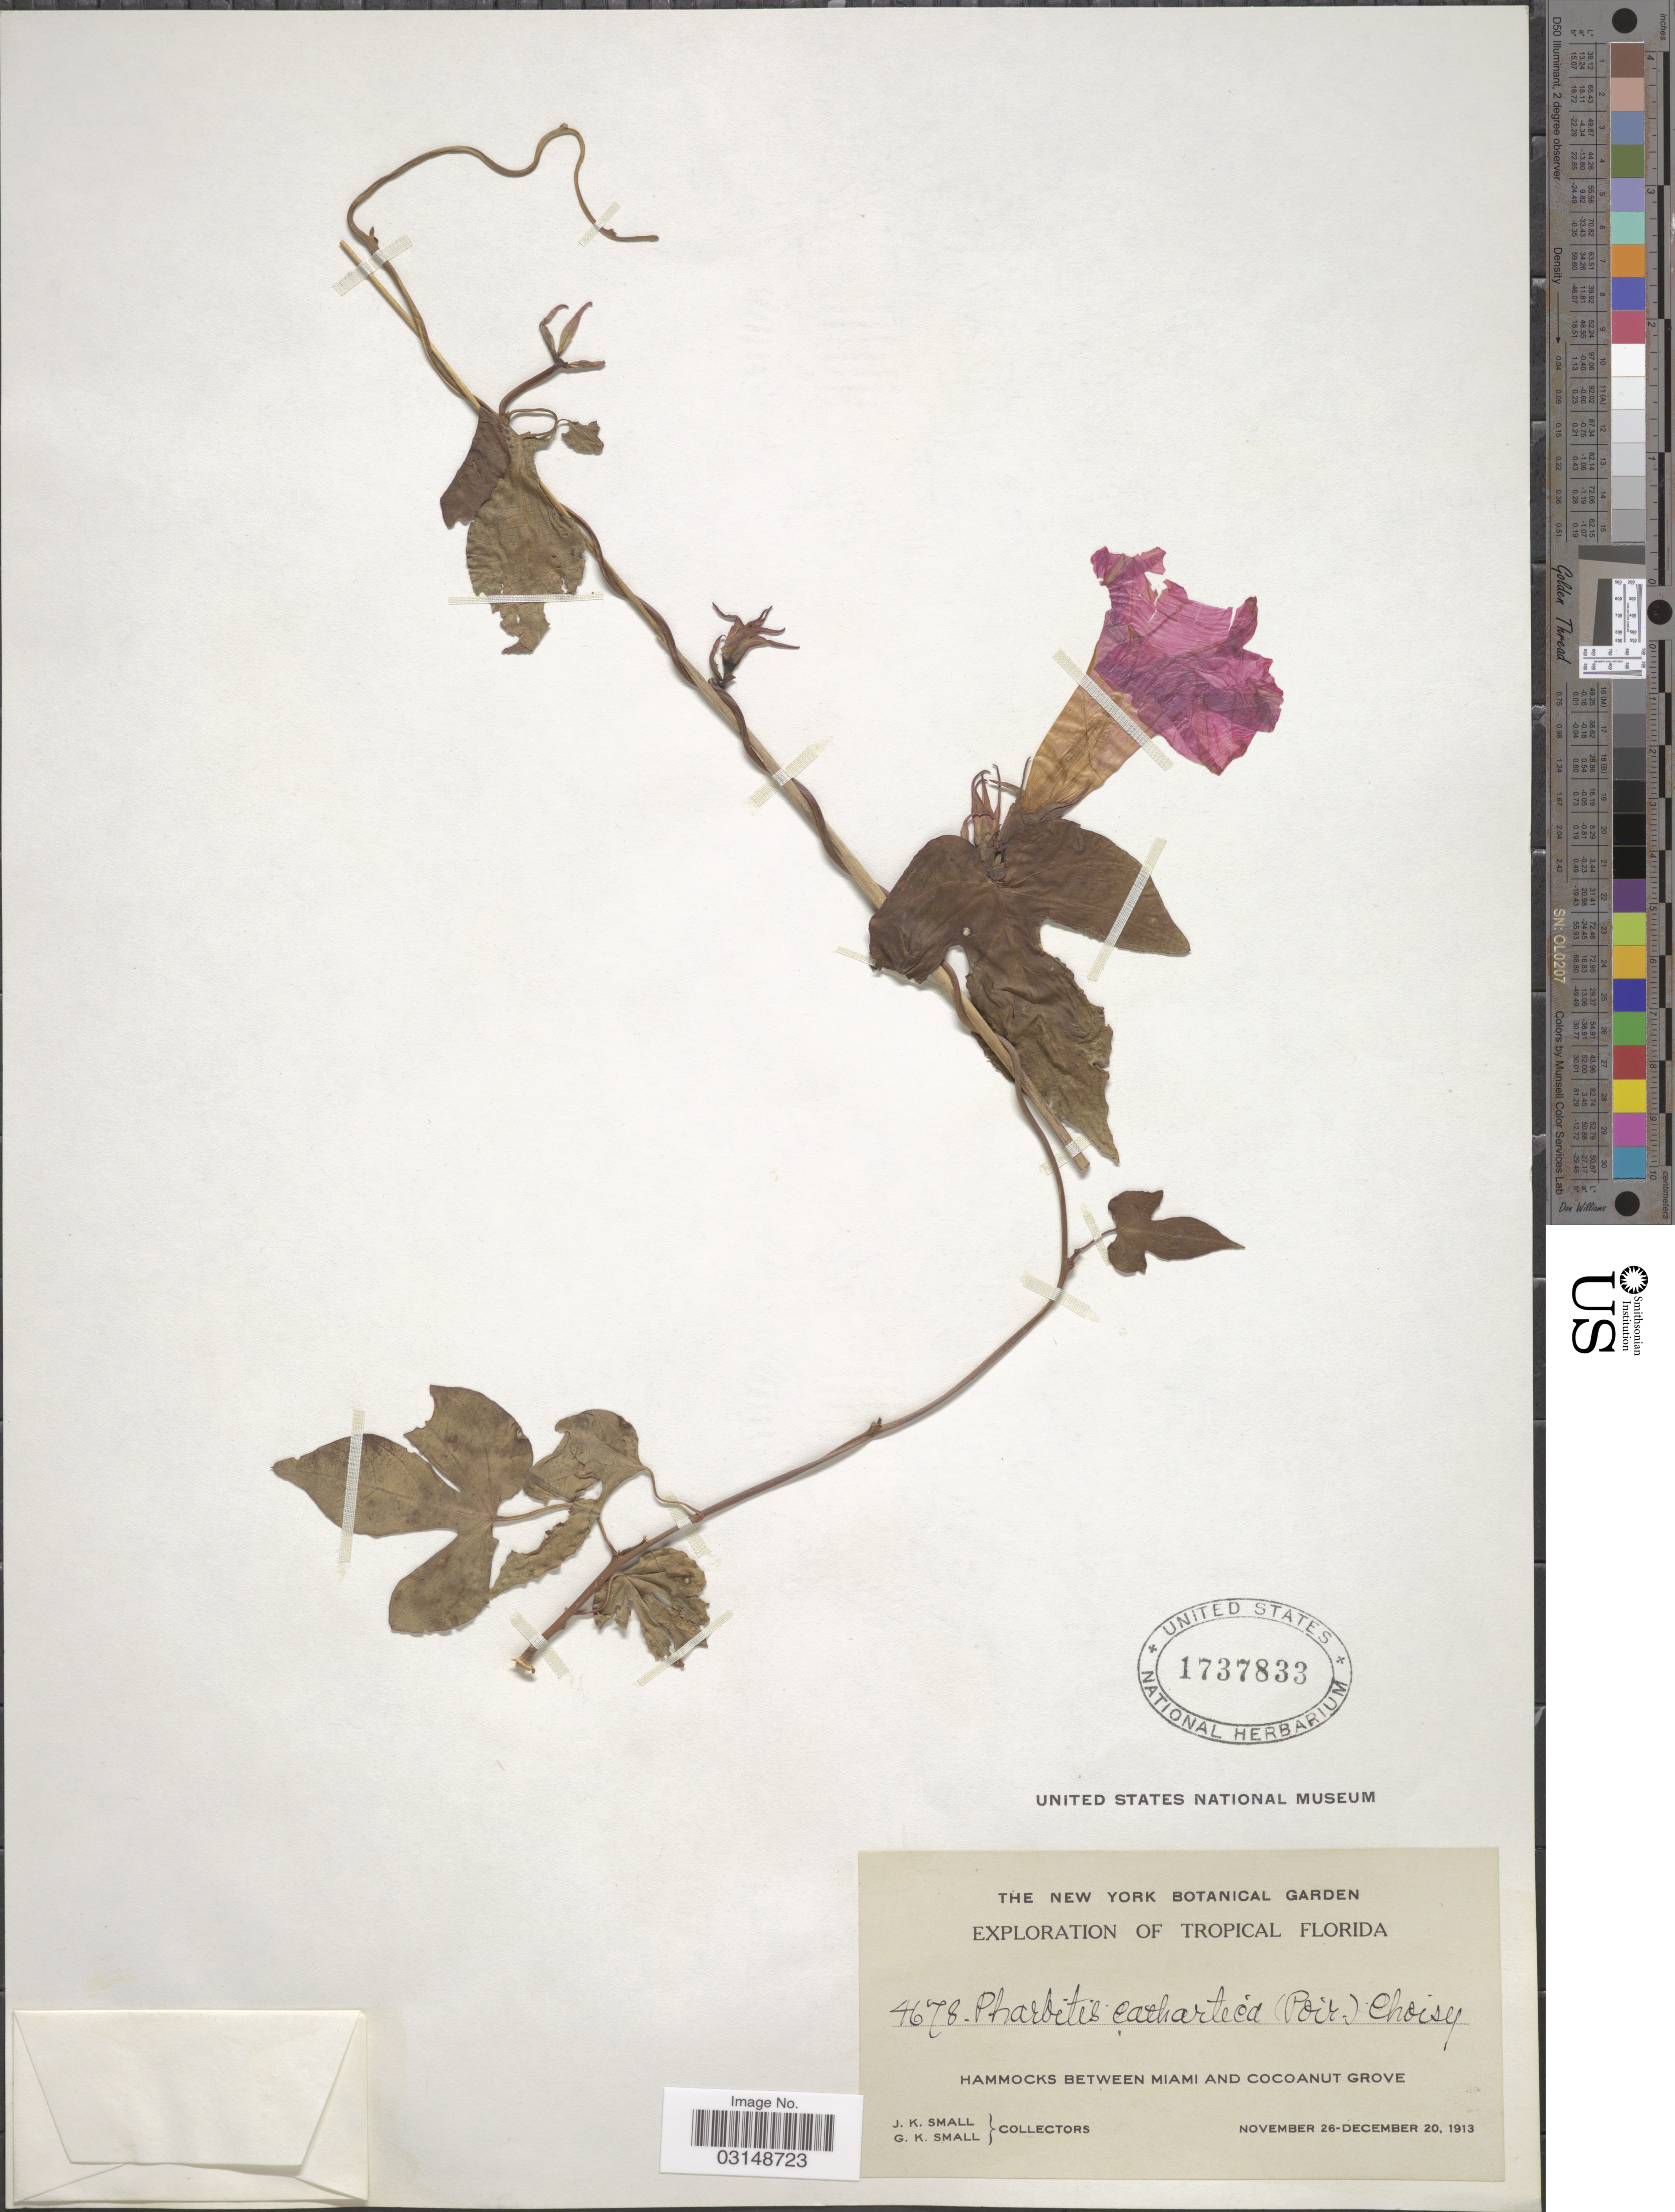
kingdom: Plantae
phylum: Tracheophyta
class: Magnoliopsida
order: Solanales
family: Convolvulaceae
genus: Ipomoea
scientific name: Ipomoea indica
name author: (Burm.) Merr.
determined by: Strong, Mark T., (BOT), Smithsonian Institution - National Museum of Natural History (UNITED STATES)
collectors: J. K. Small & G. K. Small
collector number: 4678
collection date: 1913-11-26/1913-12-20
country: United States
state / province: Florida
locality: Tropical Florida. Hammocks between Miami and Cocoanut Grove.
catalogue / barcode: US 1737833